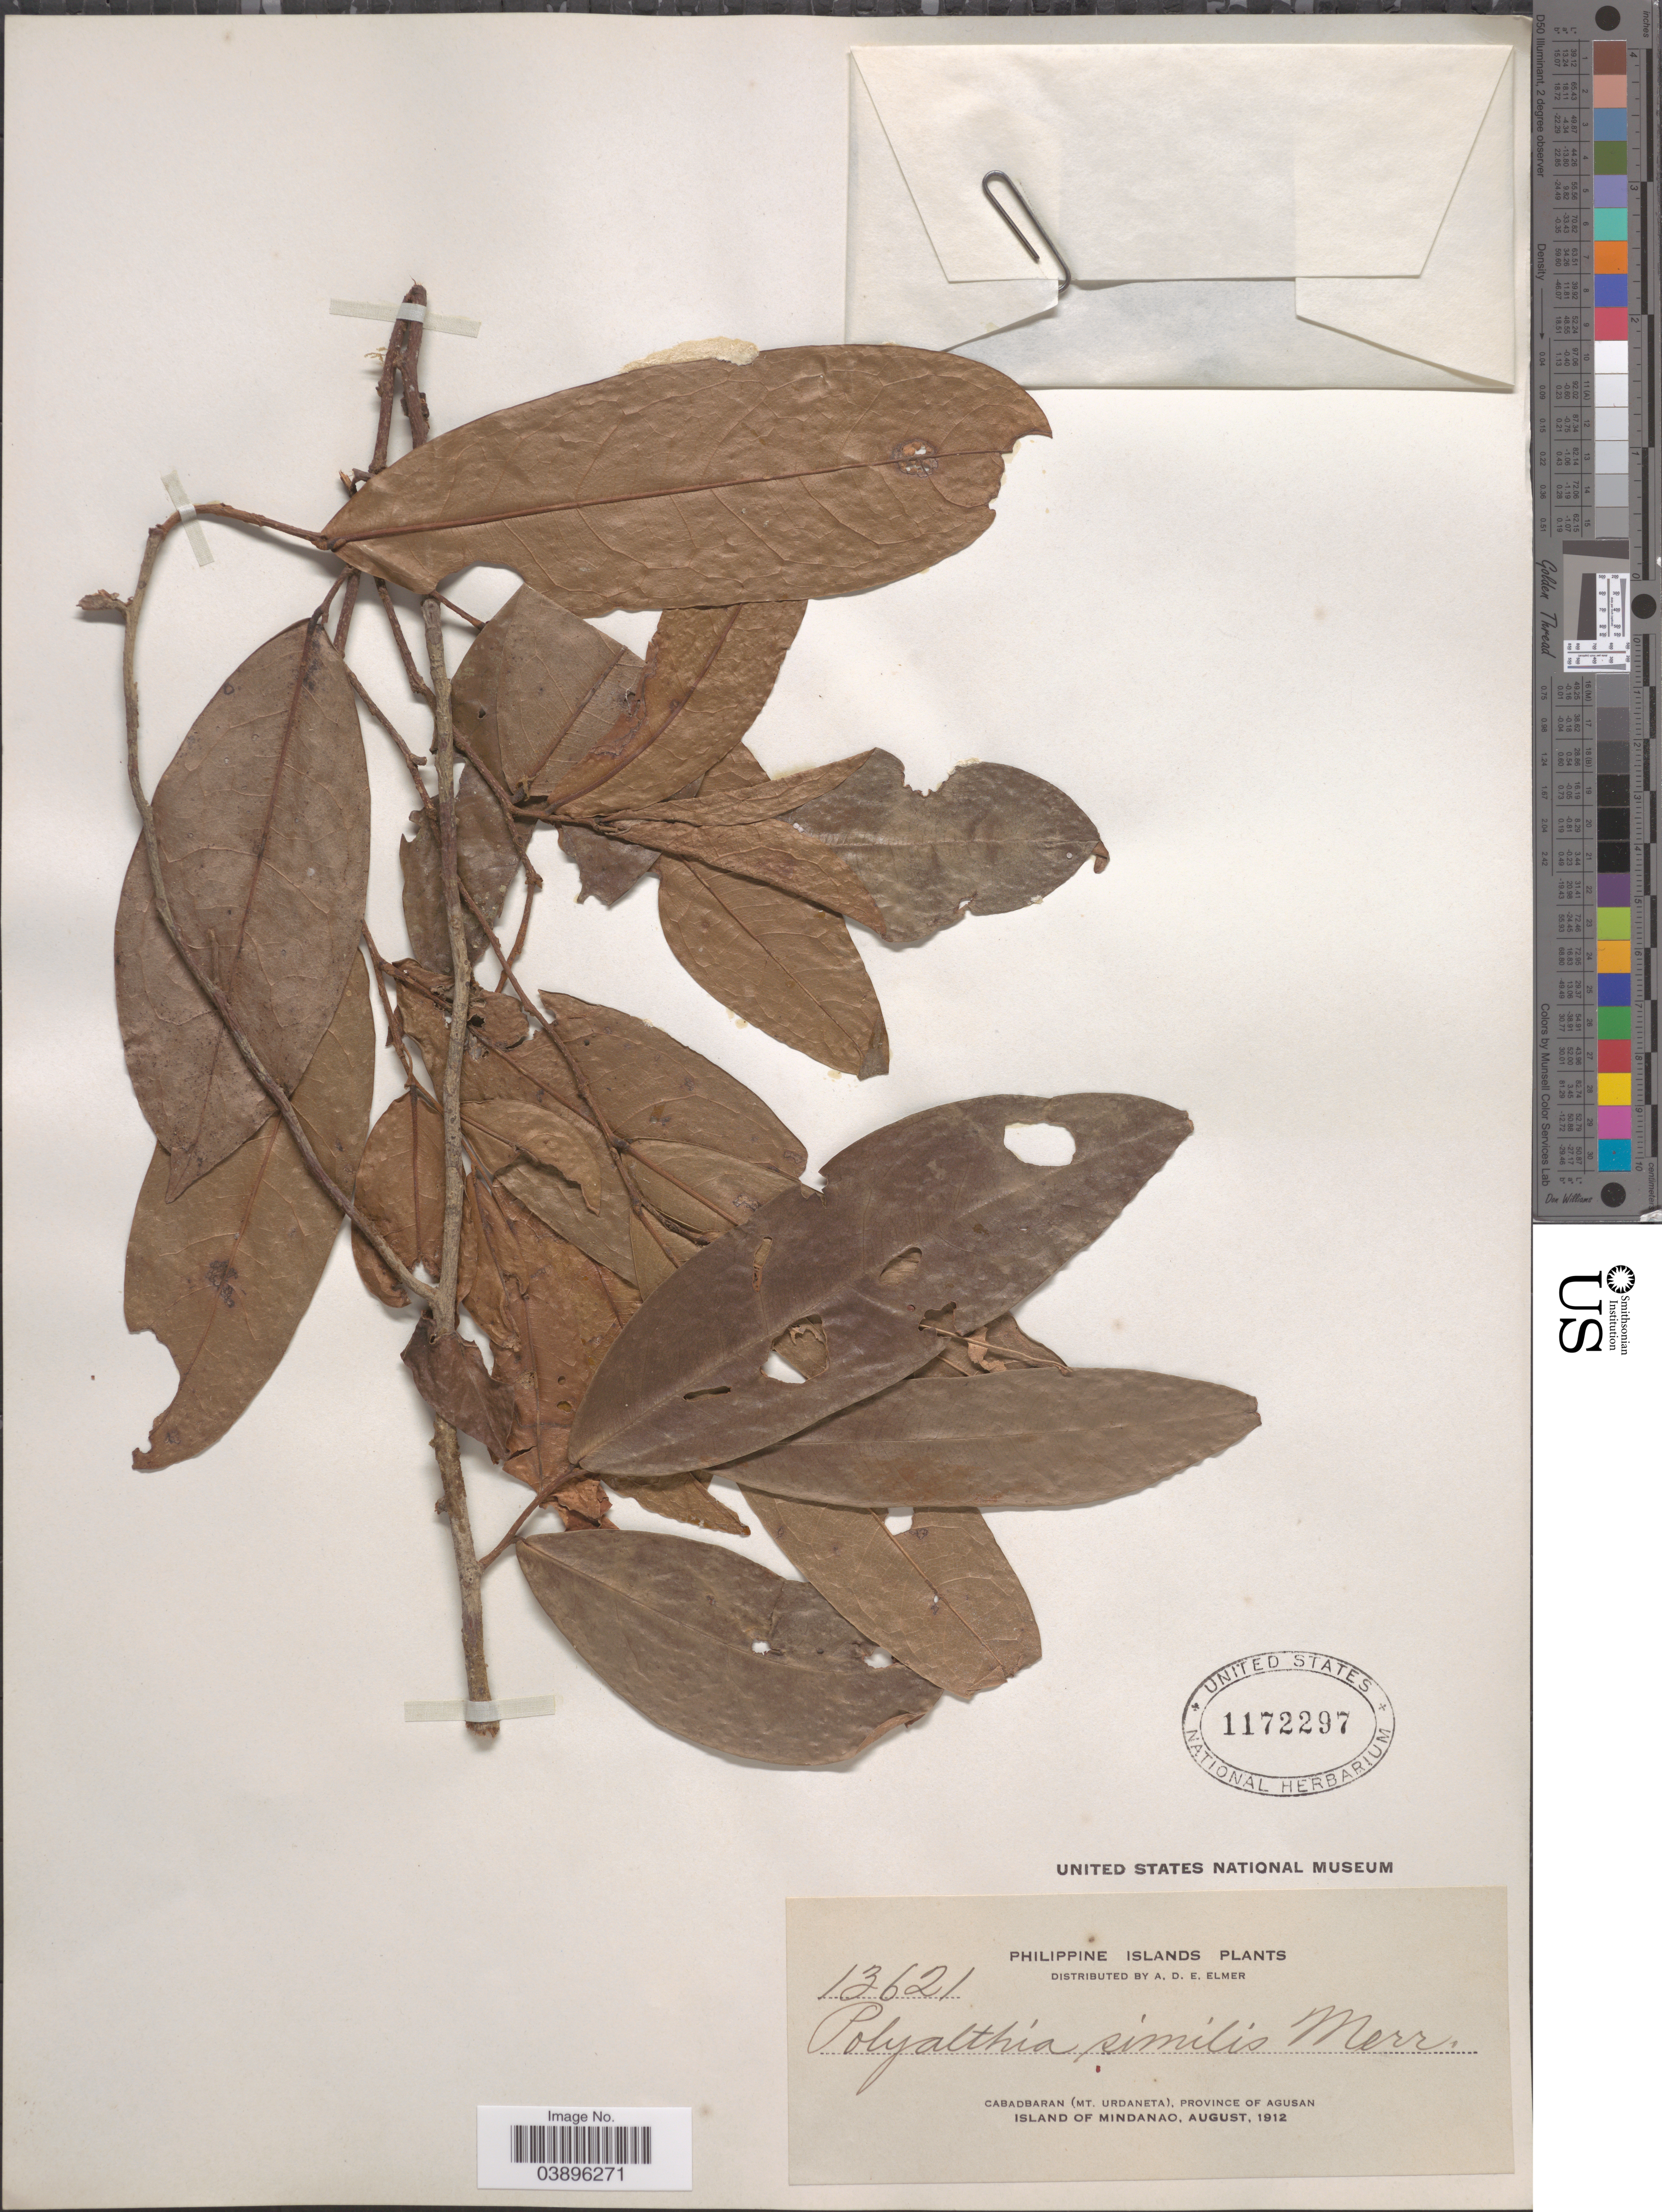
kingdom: Plantae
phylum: Tracheophyta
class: Magnoliopsida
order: Magnoliales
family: Annonaceae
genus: Polyalthia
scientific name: Polyalthia similis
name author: Merr.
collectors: A. D. E. Elmer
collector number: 13621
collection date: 1912-08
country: Philippines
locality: Cabadbaran (Mt. Urbaneta), Province of Agusan. Island of Mindanao.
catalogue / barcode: US 1172297